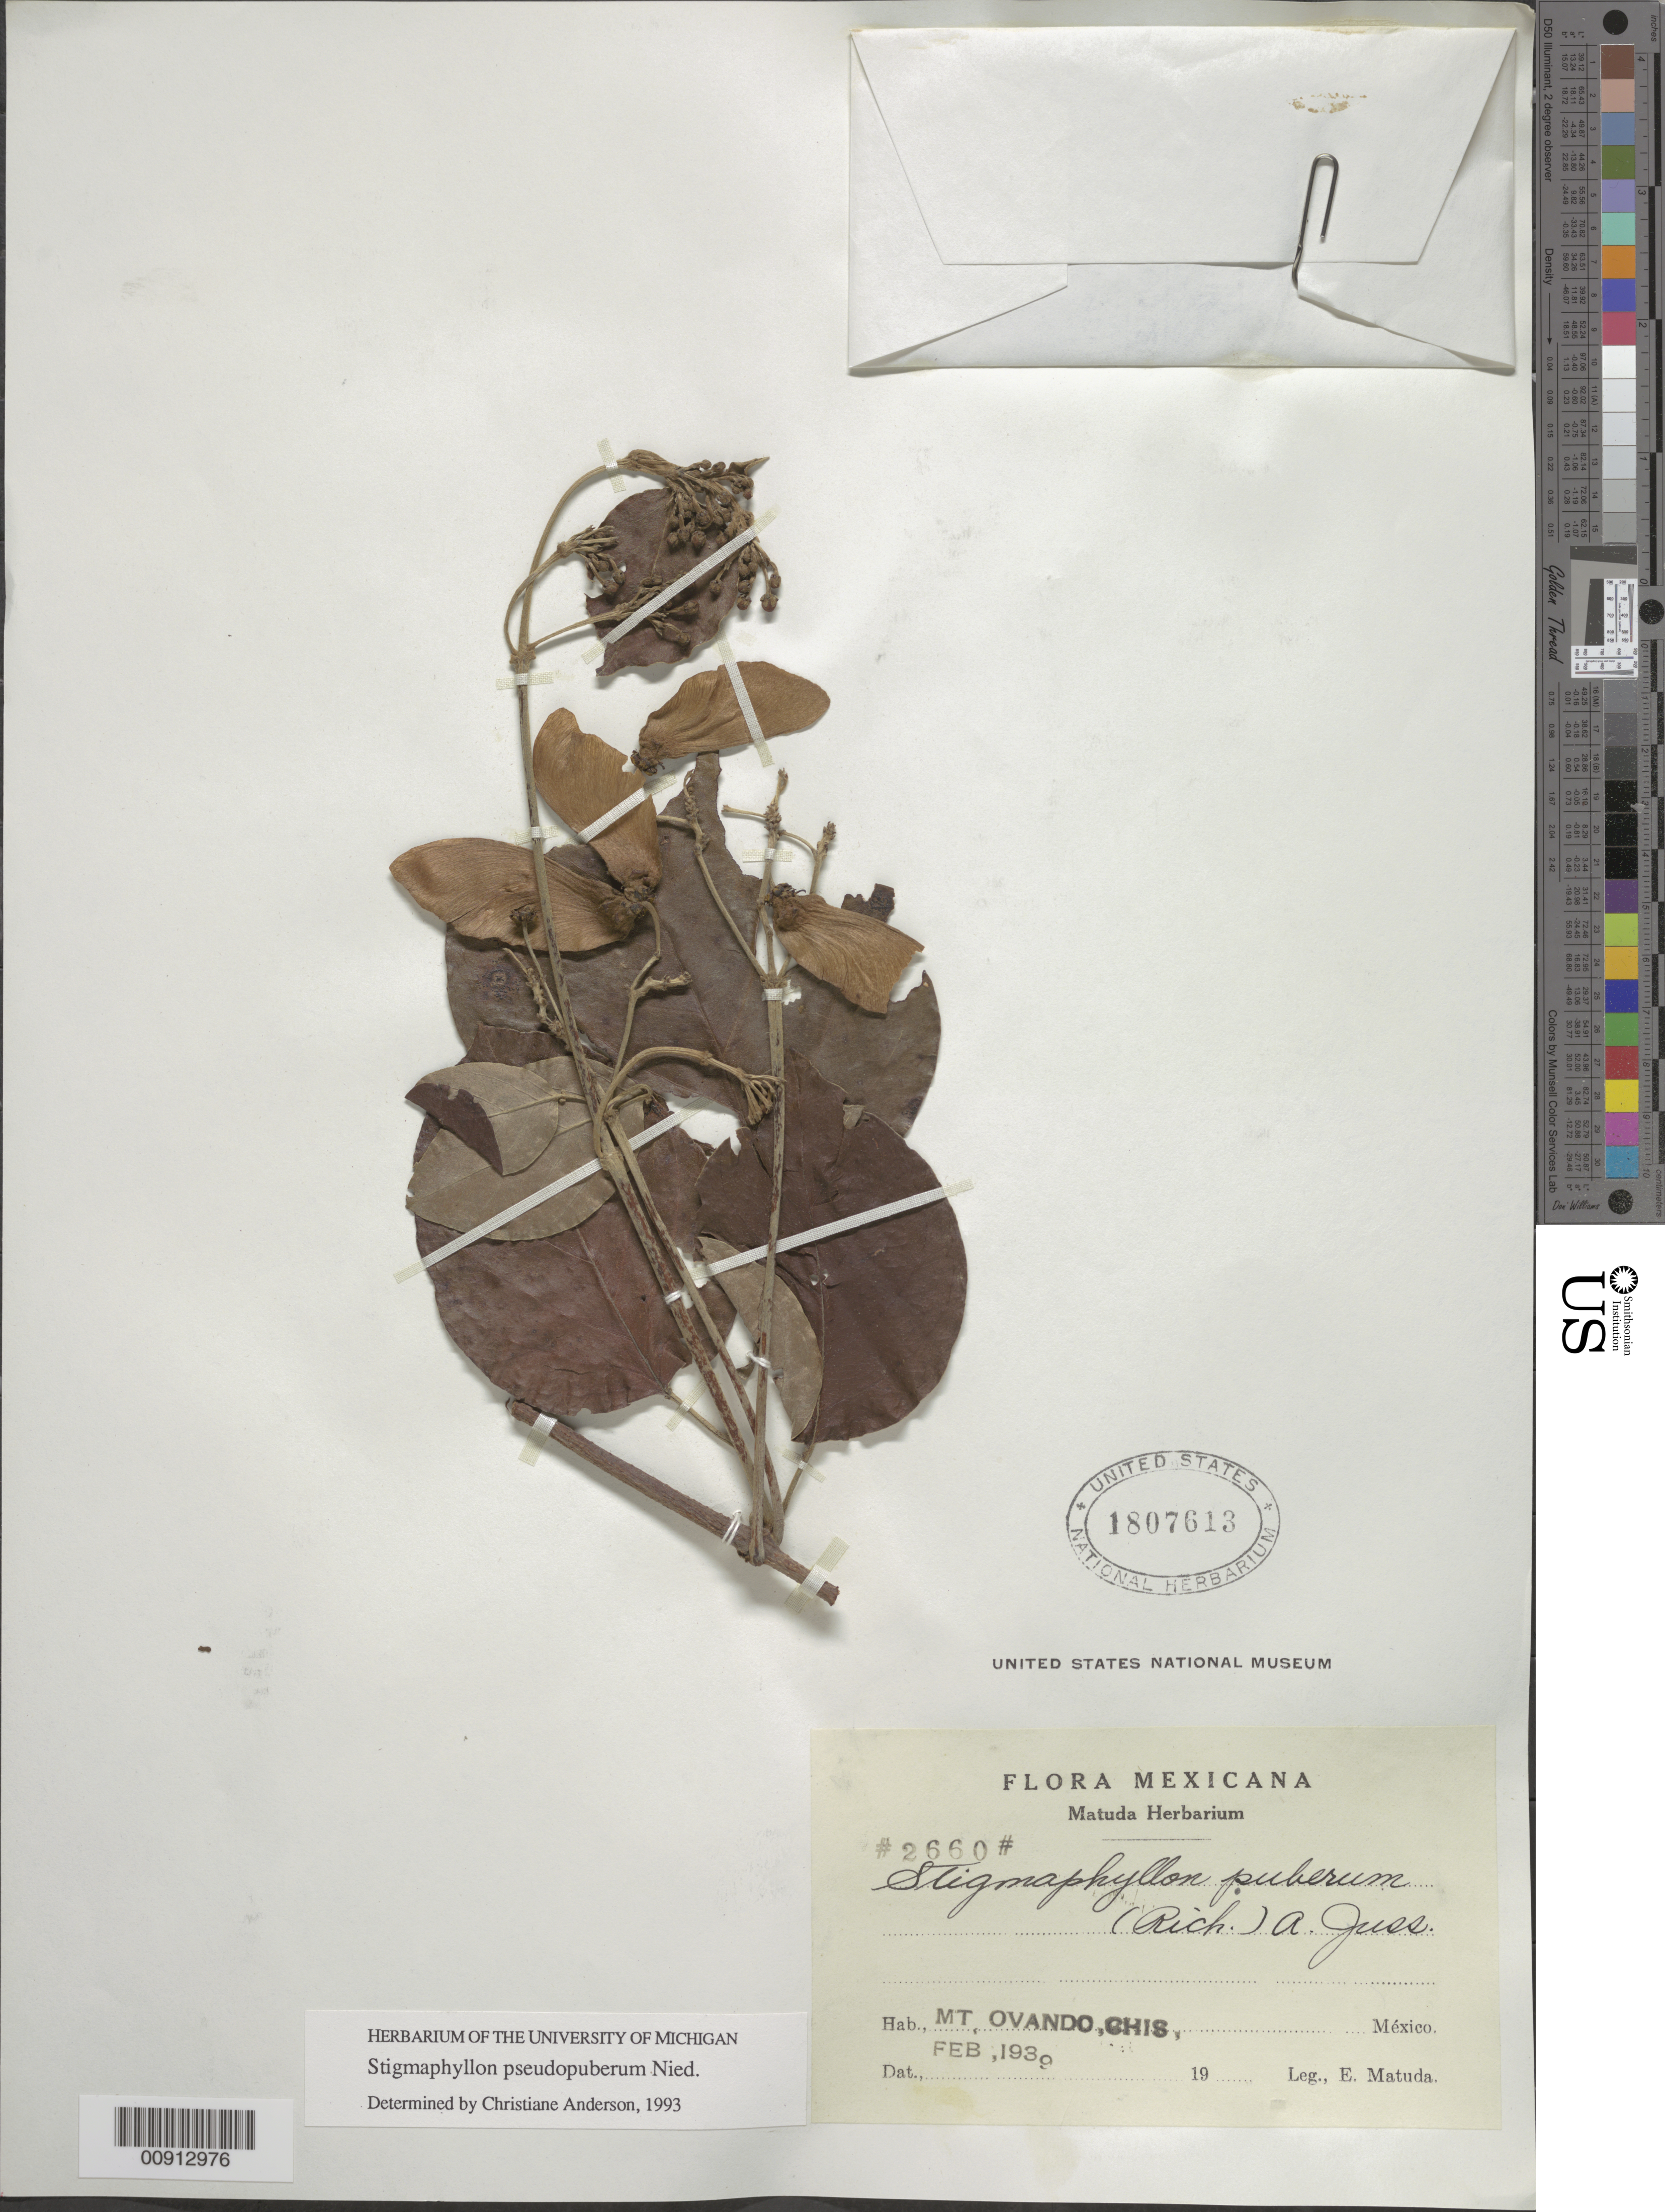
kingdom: Plantae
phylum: Tracheophyta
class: Magnoliopsida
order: Malpighiales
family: Malpighiaceae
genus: Stigmaphyllon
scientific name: Stigmaphyllon pseudopuberum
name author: Nied.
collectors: E. Matuda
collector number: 2660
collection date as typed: Feb 1939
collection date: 1939-02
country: Mexico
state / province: Chiapas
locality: Mt. Ovando, Chiapas.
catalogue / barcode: US 1807613